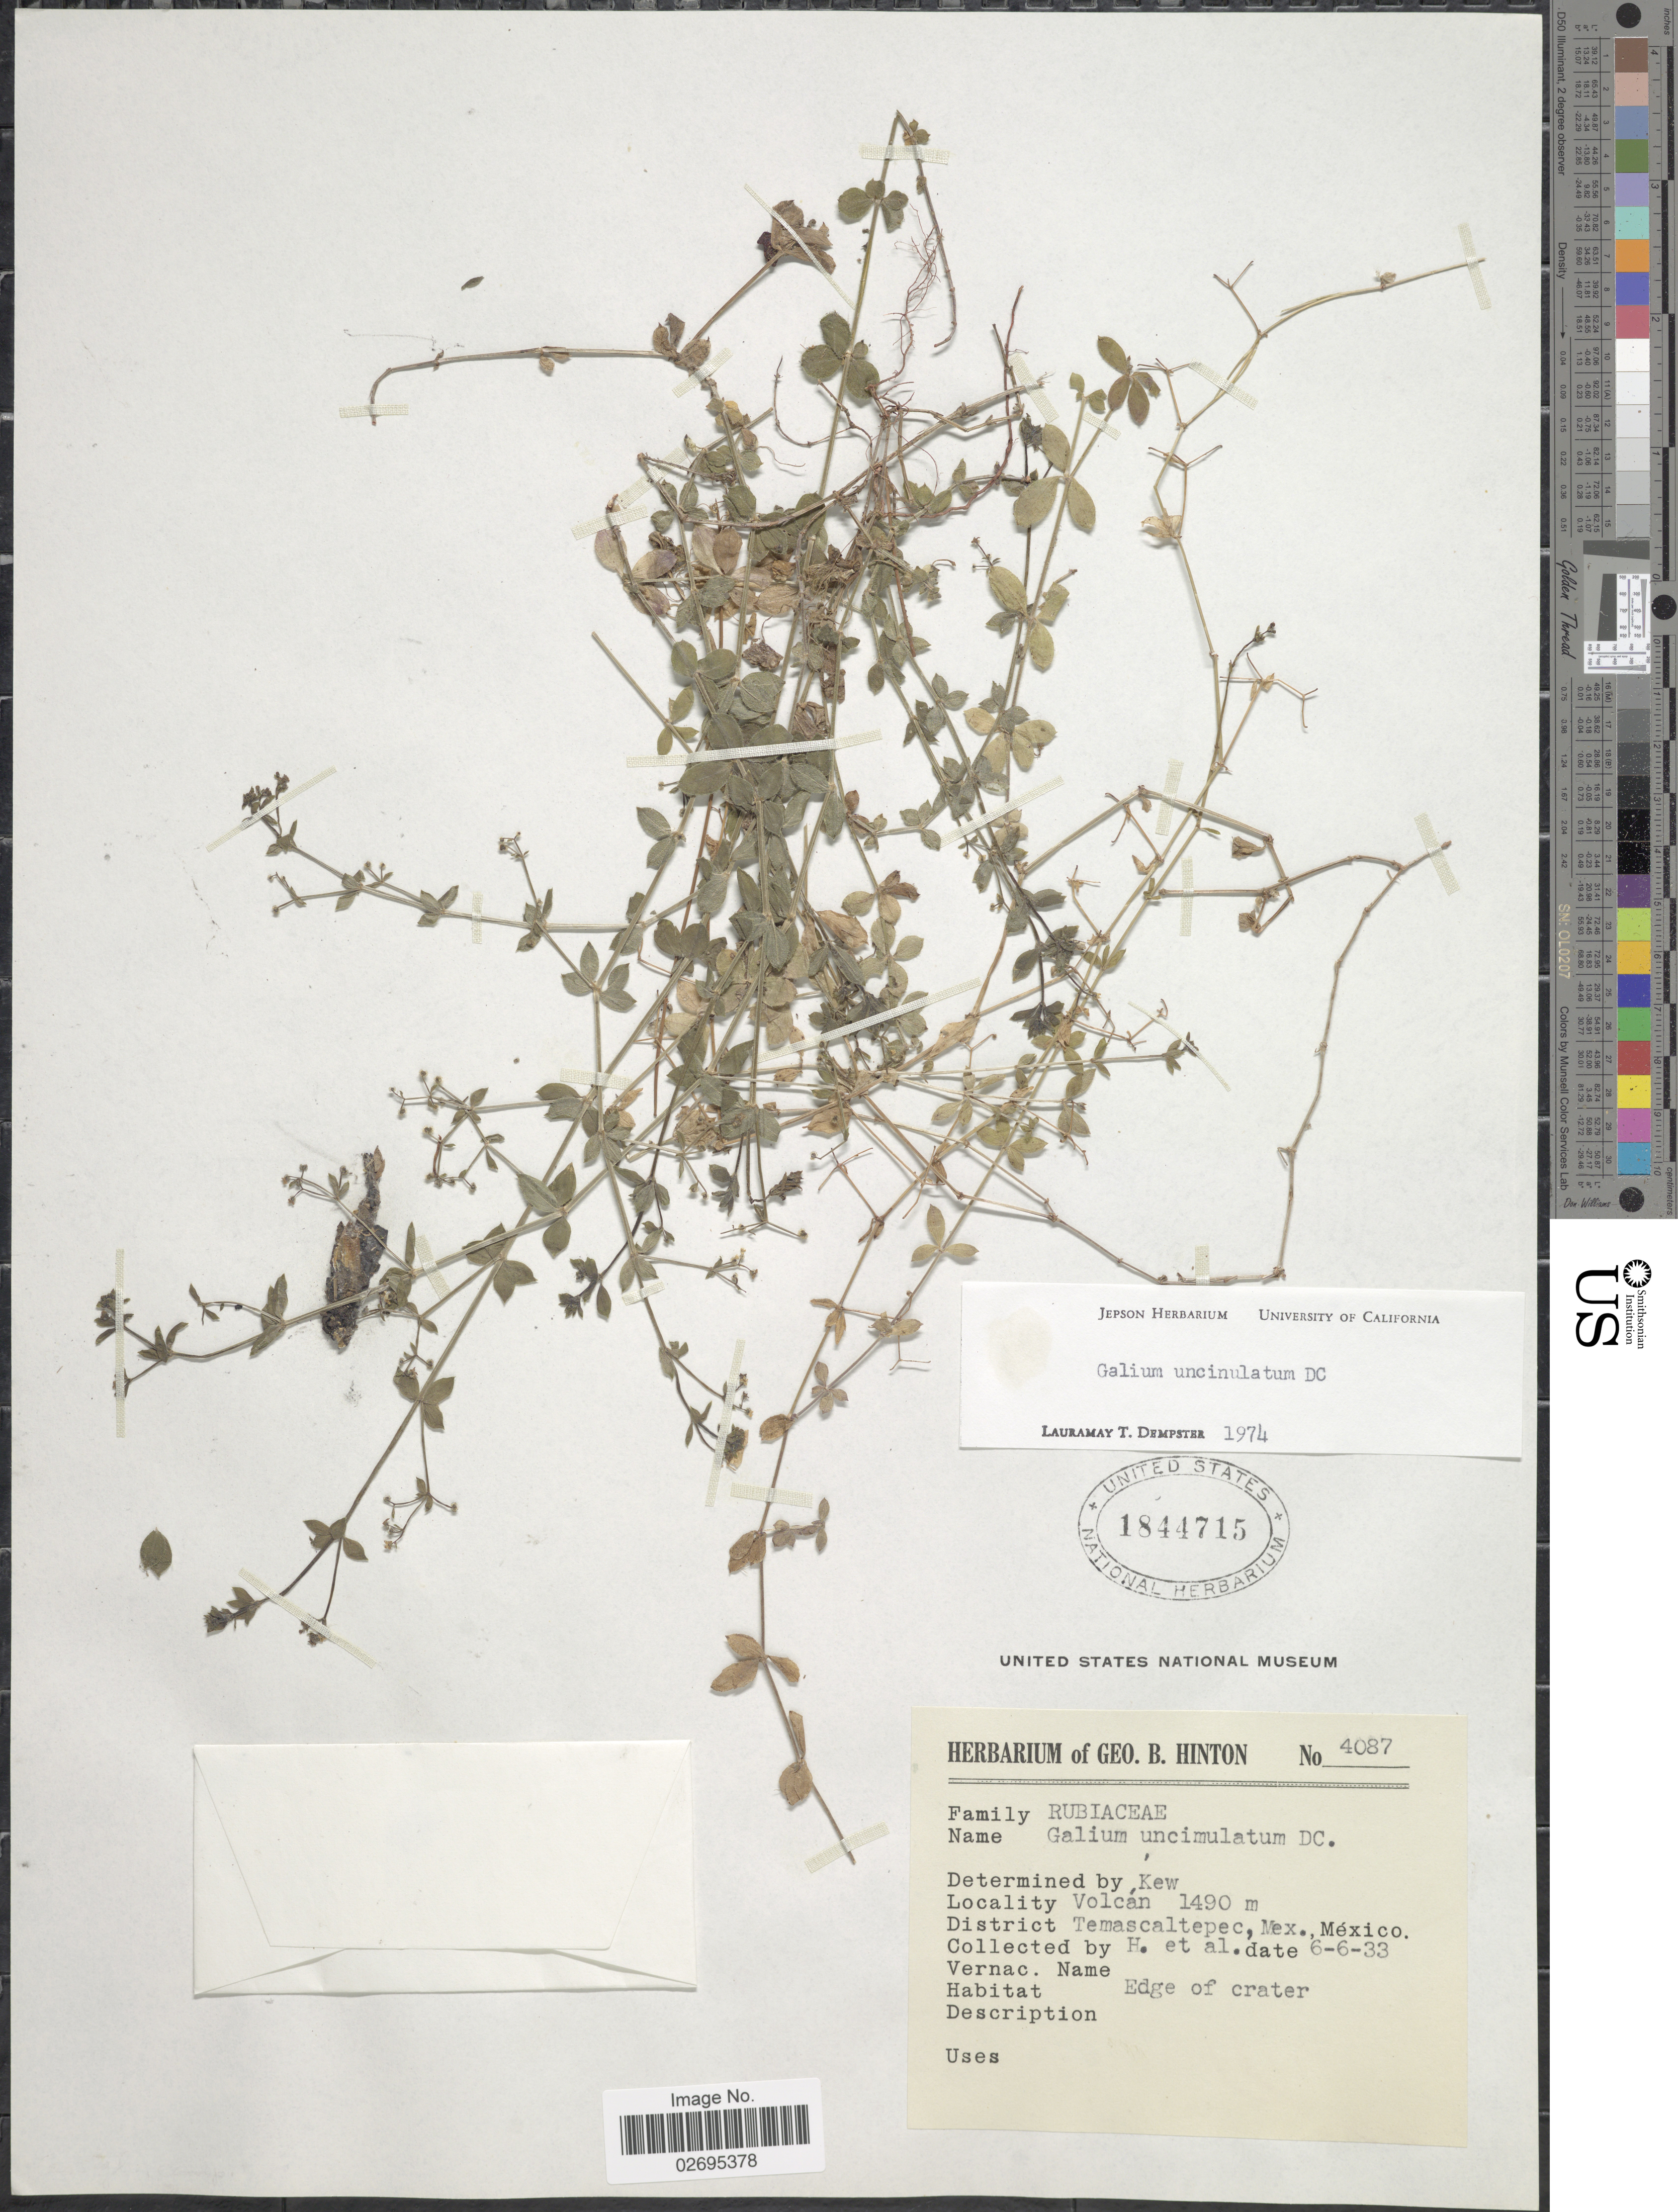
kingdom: Plantae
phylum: Tracheophyta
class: Magnoliopsida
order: Gentianales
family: Rubiaceae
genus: Galium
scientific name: Galium uncinulatum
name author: DC.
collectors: G. B. Hinton & et al.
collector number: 4087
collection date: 1933-06-06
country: Mexico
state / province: México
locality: Volcan, District Temascaltepec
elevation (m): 1490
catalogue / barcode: US 1844715